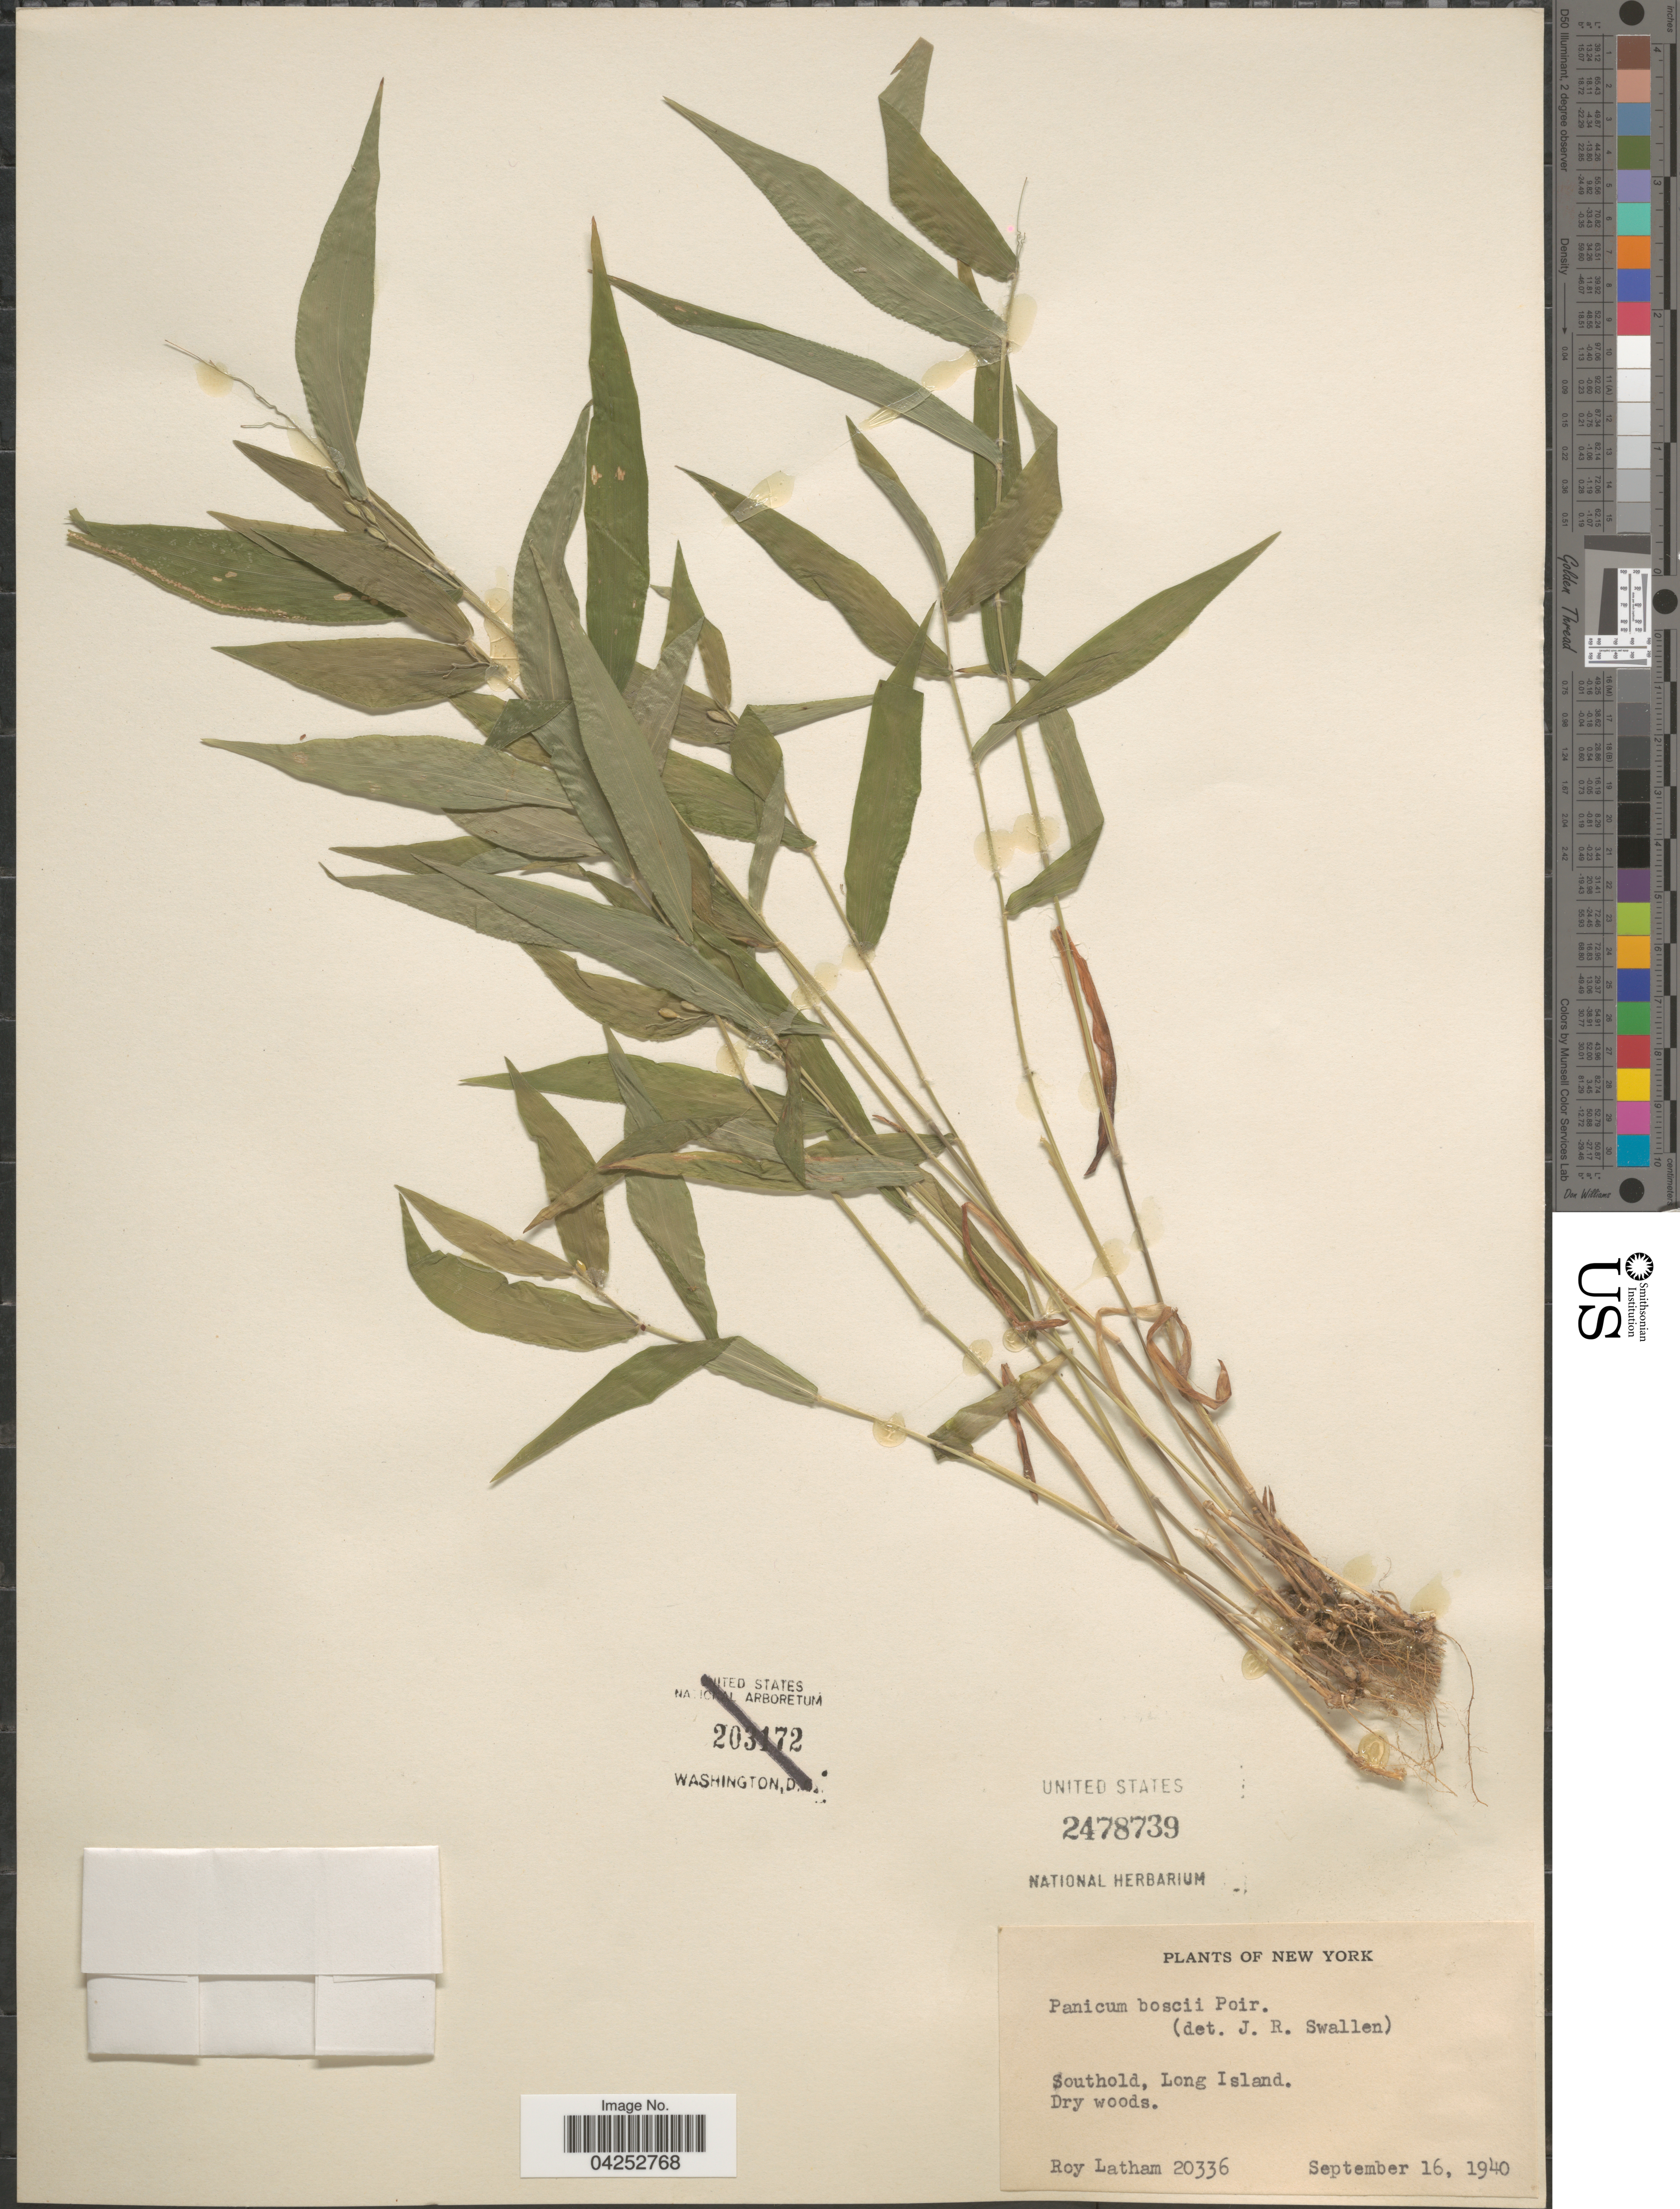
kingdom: Plantae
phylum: Tracheophyta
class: Liliopsida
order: Poales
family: Poaceae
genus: Dichanthelium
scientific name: Dichanthelium boscii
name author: (Poir.) Gould & C.A. Clark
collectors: R. Latham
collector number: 20336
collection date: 1940-09-16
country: United States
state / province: New York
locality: Southold, Long Island.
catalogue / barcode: US 2478739